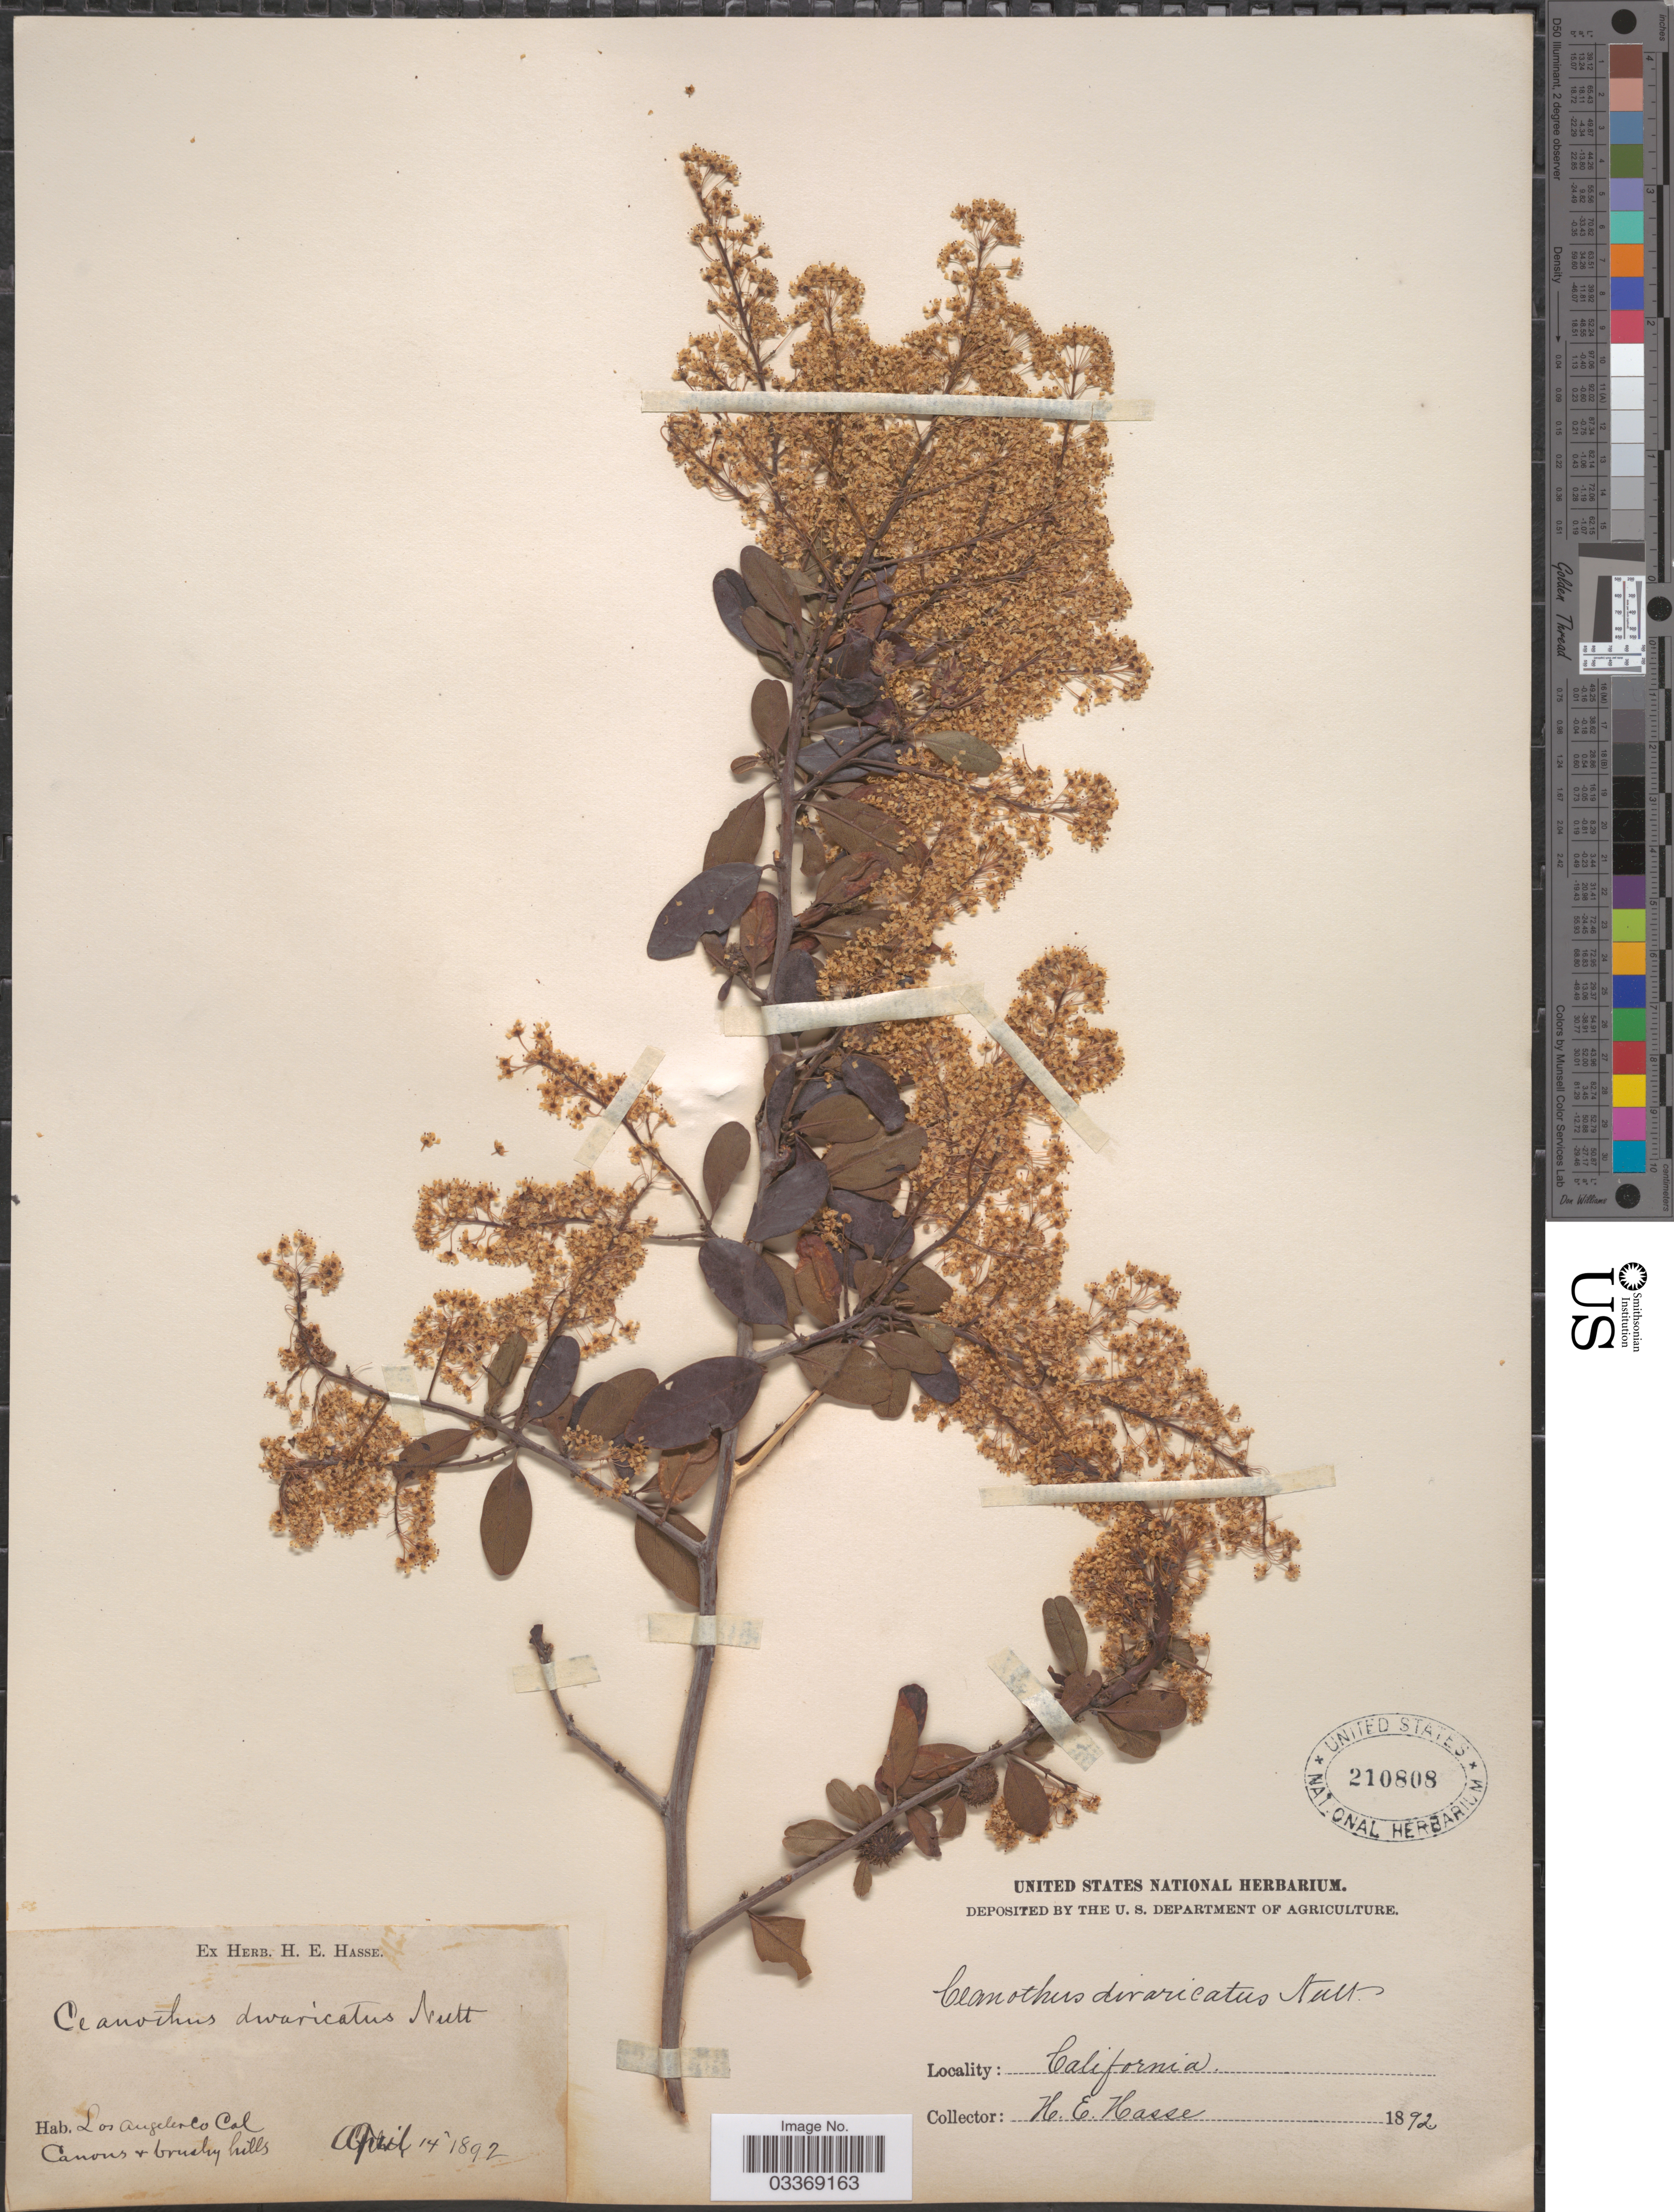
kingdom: Plantae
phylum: Tracheophyta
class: Magnoliopsida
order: Rosales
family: Rhamnaceae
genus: Ceanothus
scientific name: Ceanothus divaricatus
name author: Nutt. ex Torr. & S.F. Gray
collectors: H. E. Hasse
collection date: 1892-04-14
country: United States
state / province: California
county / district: Los Angeles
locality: Los Angeles Co.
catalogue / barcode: US 210808